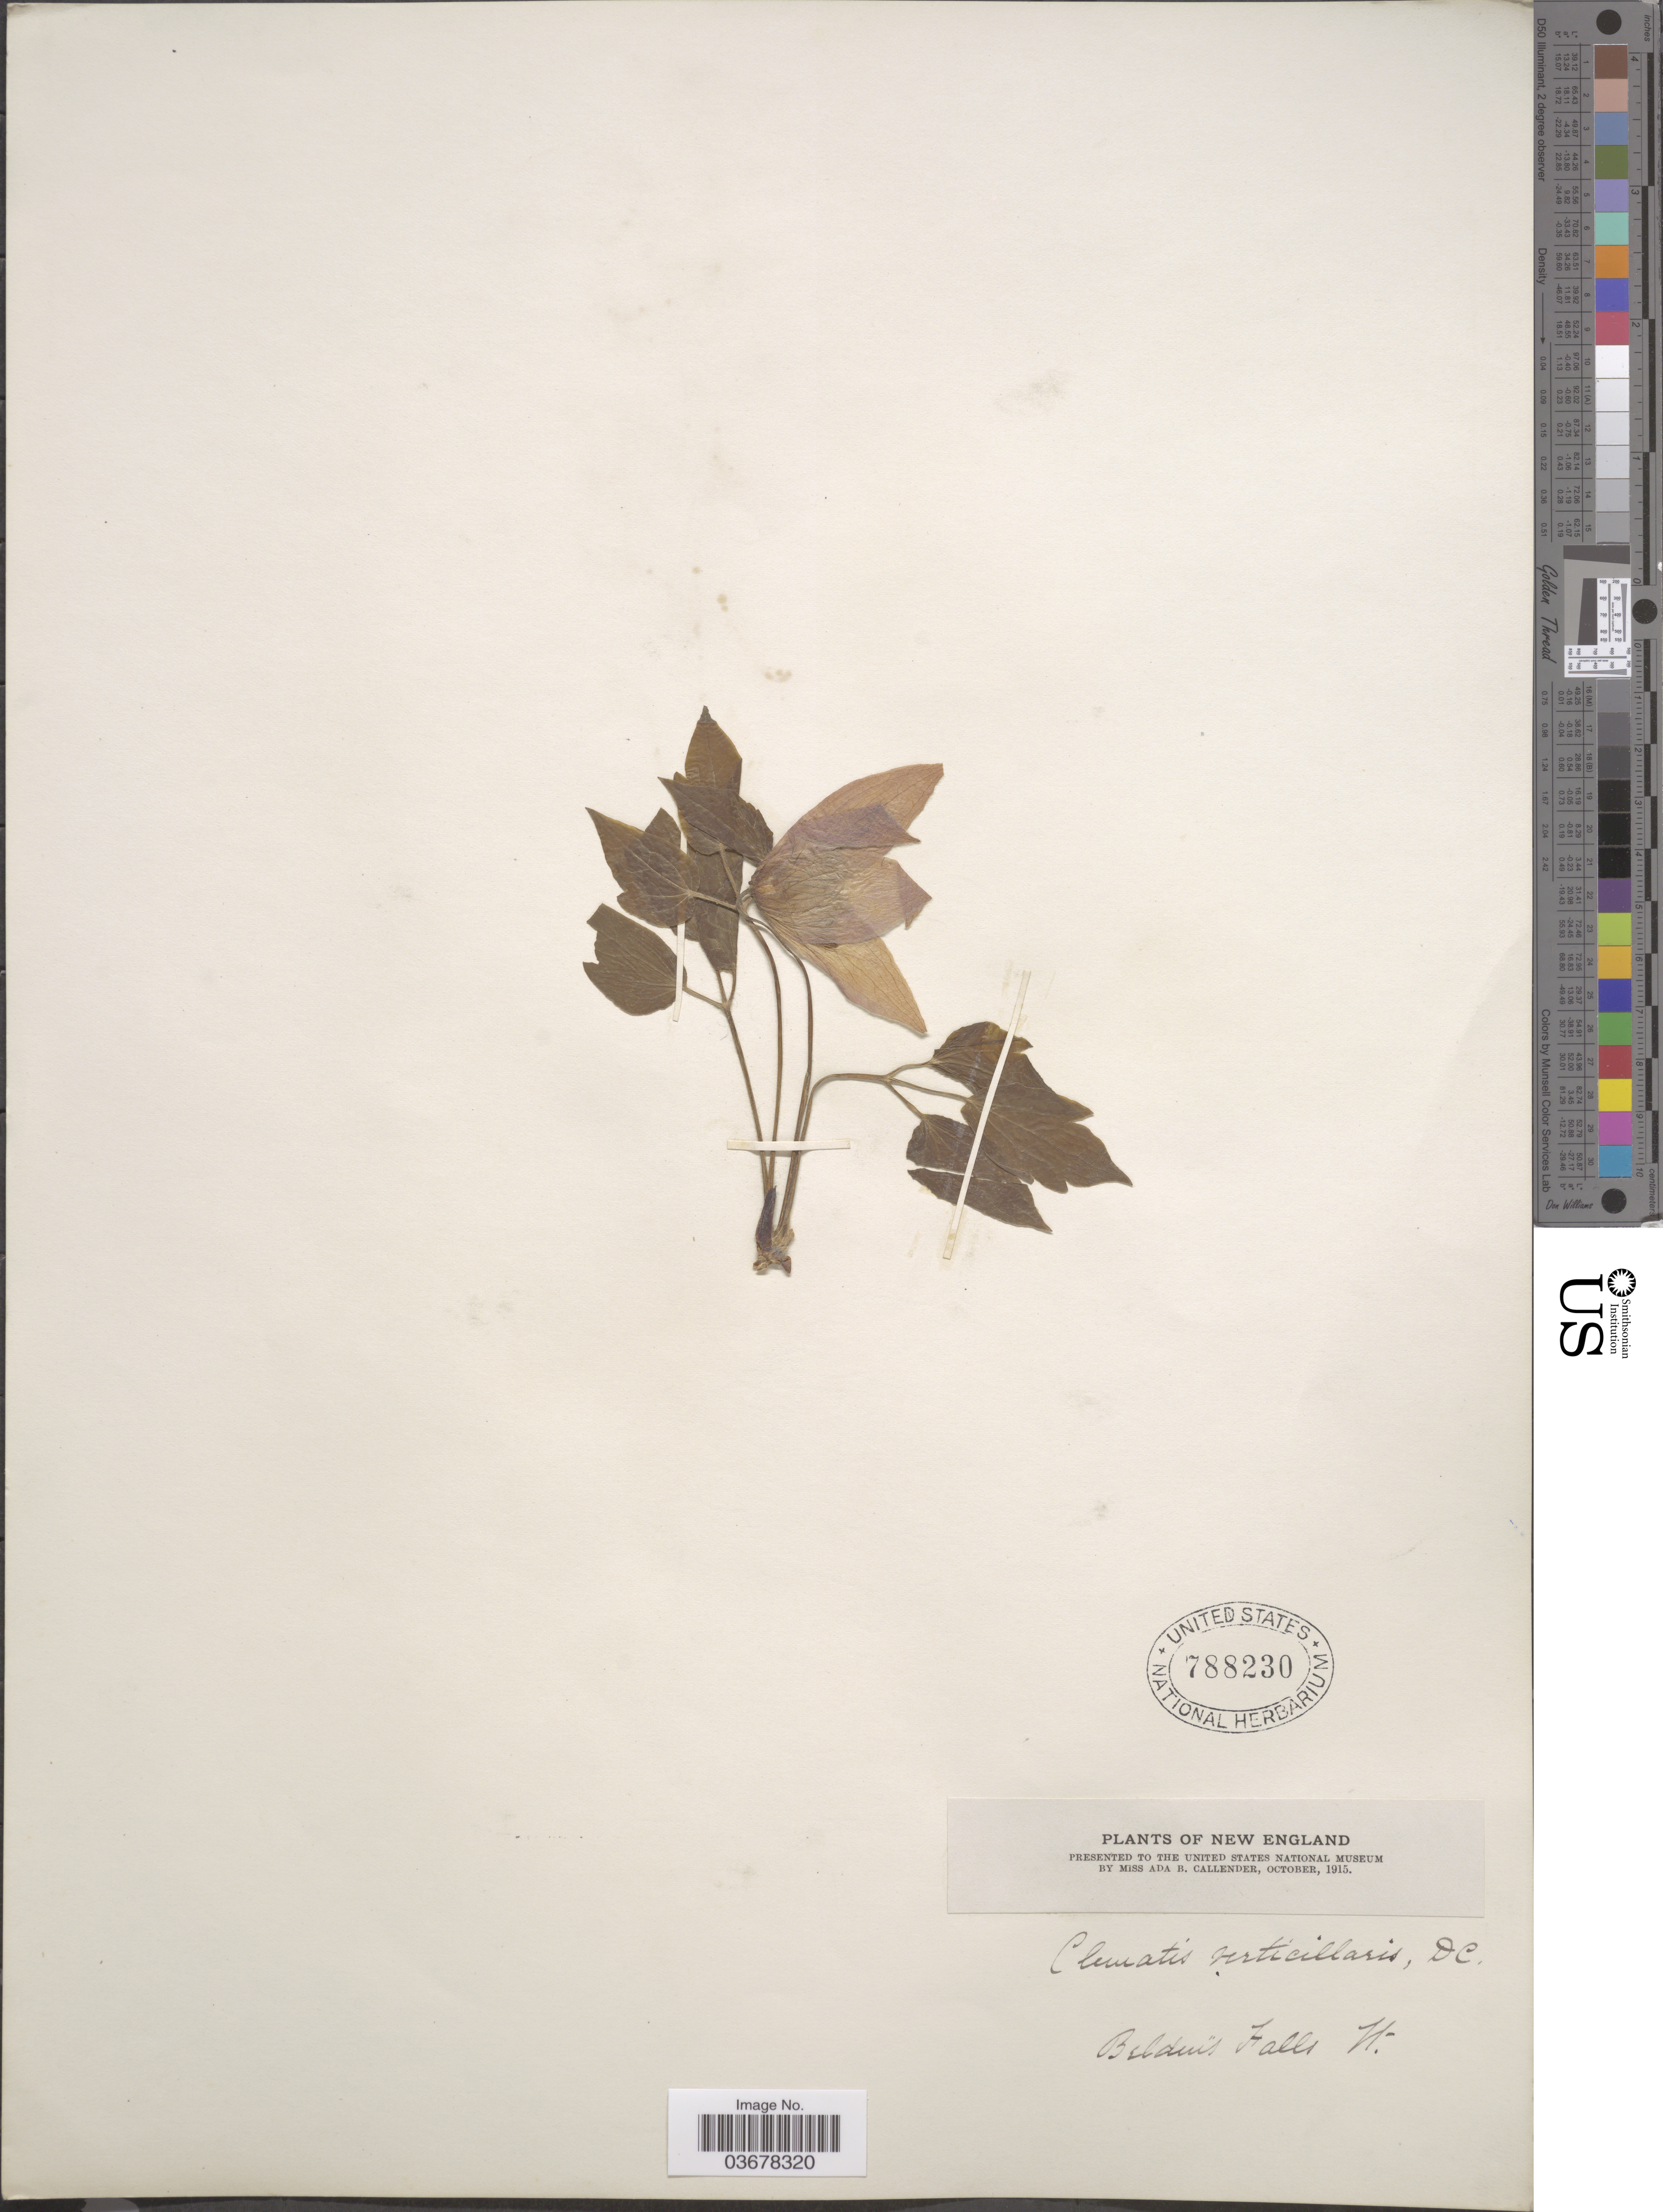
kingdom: Plantae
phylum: Tracheophyta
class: Magnoliopsida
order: Ranunculales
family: Ranunculaceae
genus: Clematis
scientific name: Clematis verticillaris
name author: DC.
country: United States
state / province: Vermont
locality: New England. Beldens Falls.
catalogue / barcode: US 788230